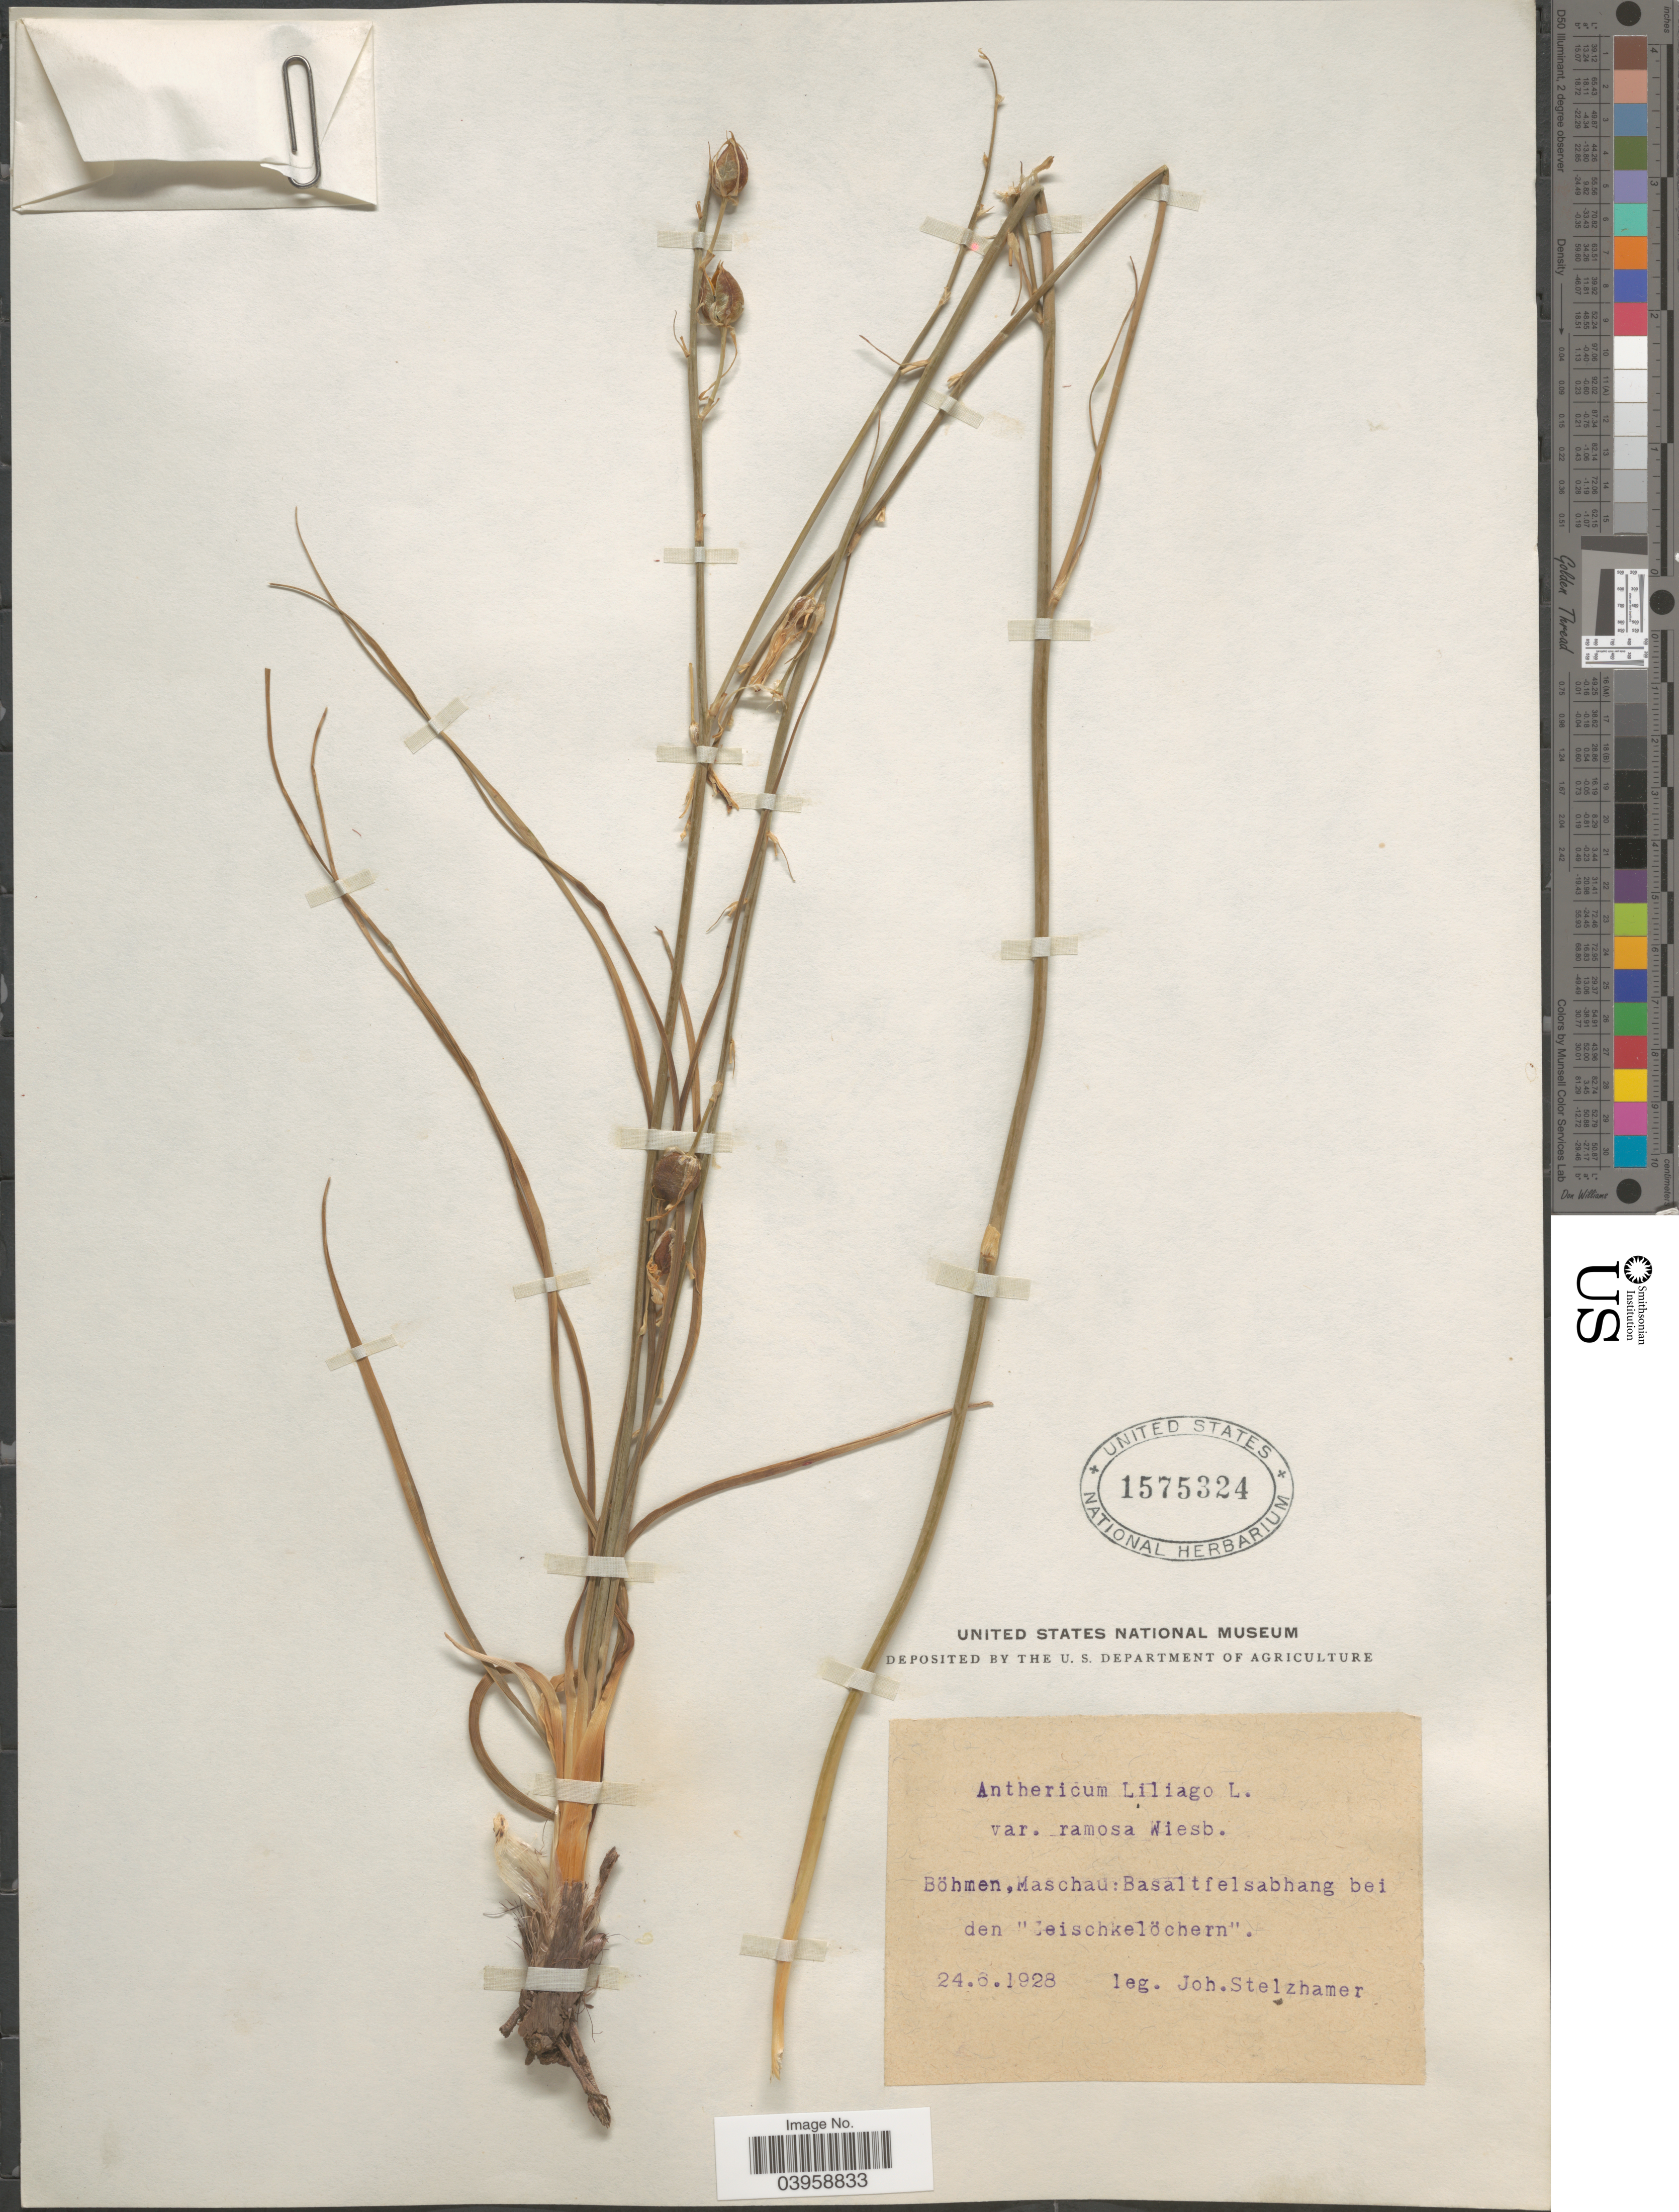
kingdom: Plantae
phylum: Tracheophyta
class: Liliopsida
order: Asparagales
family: Asparagaceae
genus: Anthericum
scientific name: Anthericum liliago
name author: L.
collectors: J. Stelzhamer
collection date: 1928-06-24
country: Czechia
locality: Böhmen, Maschau: Basaltfelsabhang bei den "Geischkelöchern".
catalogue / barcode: US 1575324